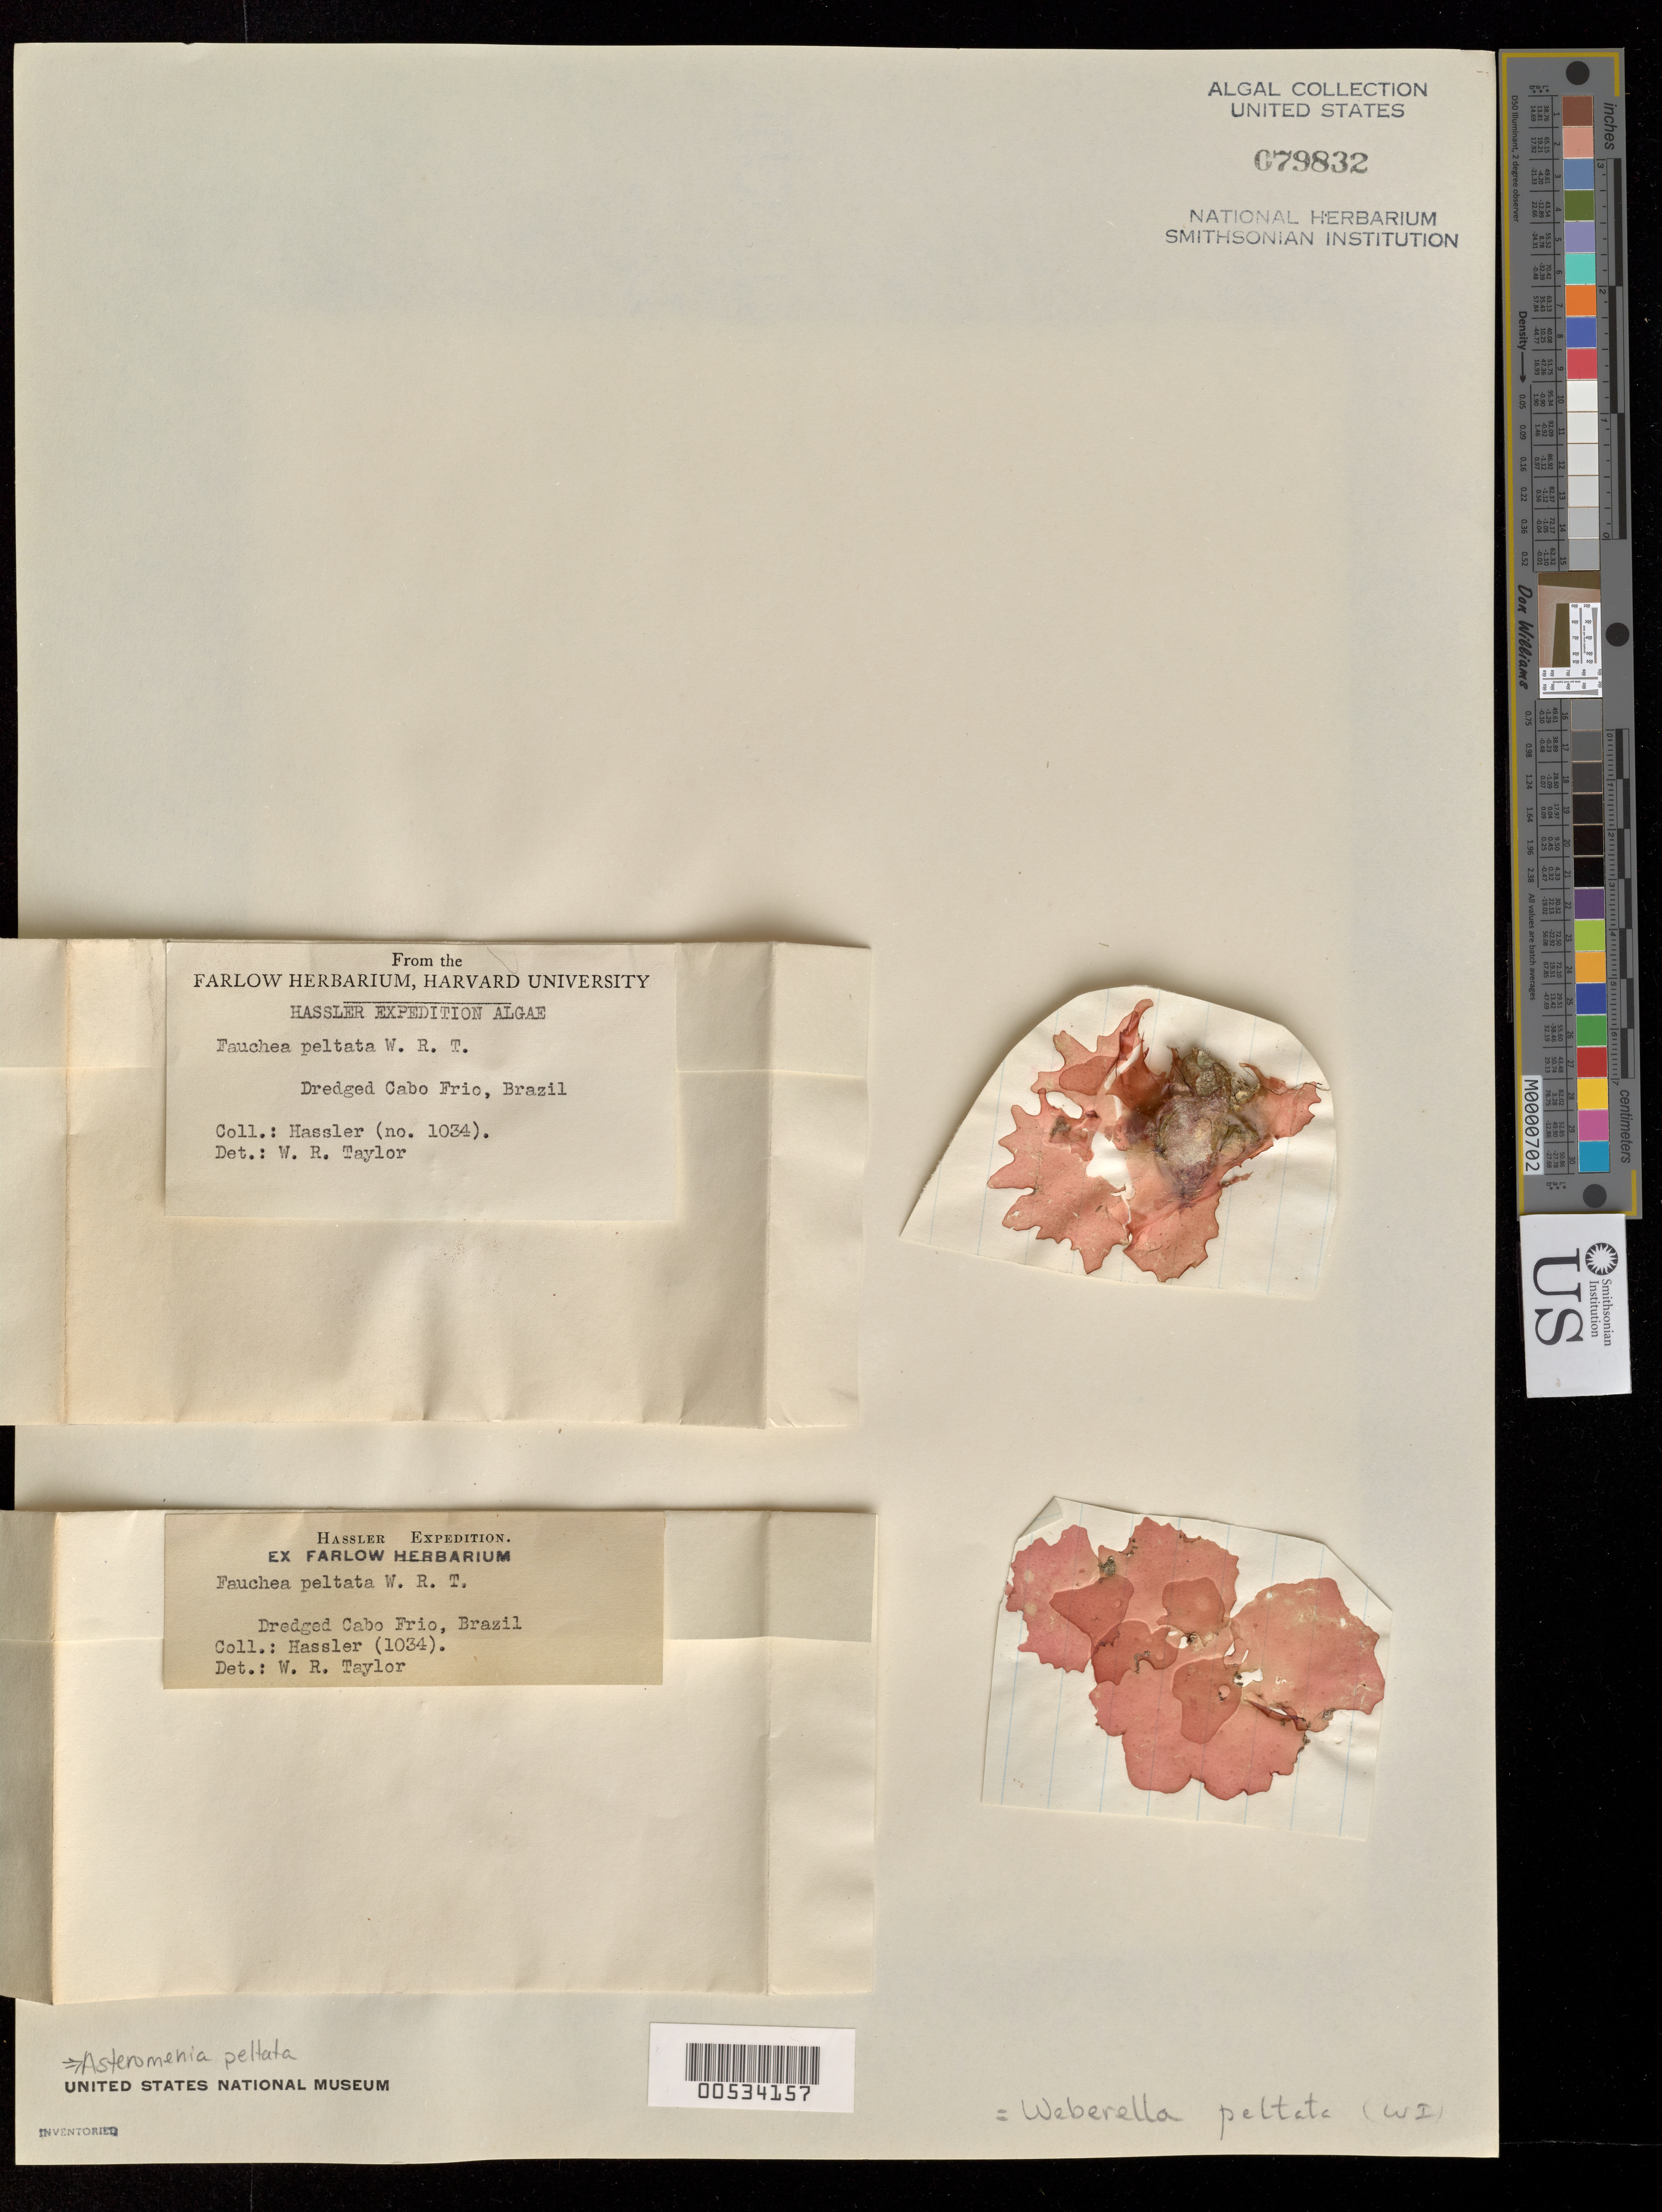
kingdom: Plantae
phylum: Rhodophyta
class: Florideophyceae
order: Rhodymeniales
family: Hymenocladiaceae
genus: Asteromenia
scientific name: Asteromenia peltata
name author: (W.R. Taylor) Huisman & A.J.K. Millar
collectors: T. Hill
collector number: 1034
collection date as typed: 1872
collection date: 1872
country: Brazil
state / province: Rio de Janeiro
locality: Cabo frio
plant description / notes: Hassler Expedition, 1871-1872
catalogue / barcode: US 79832